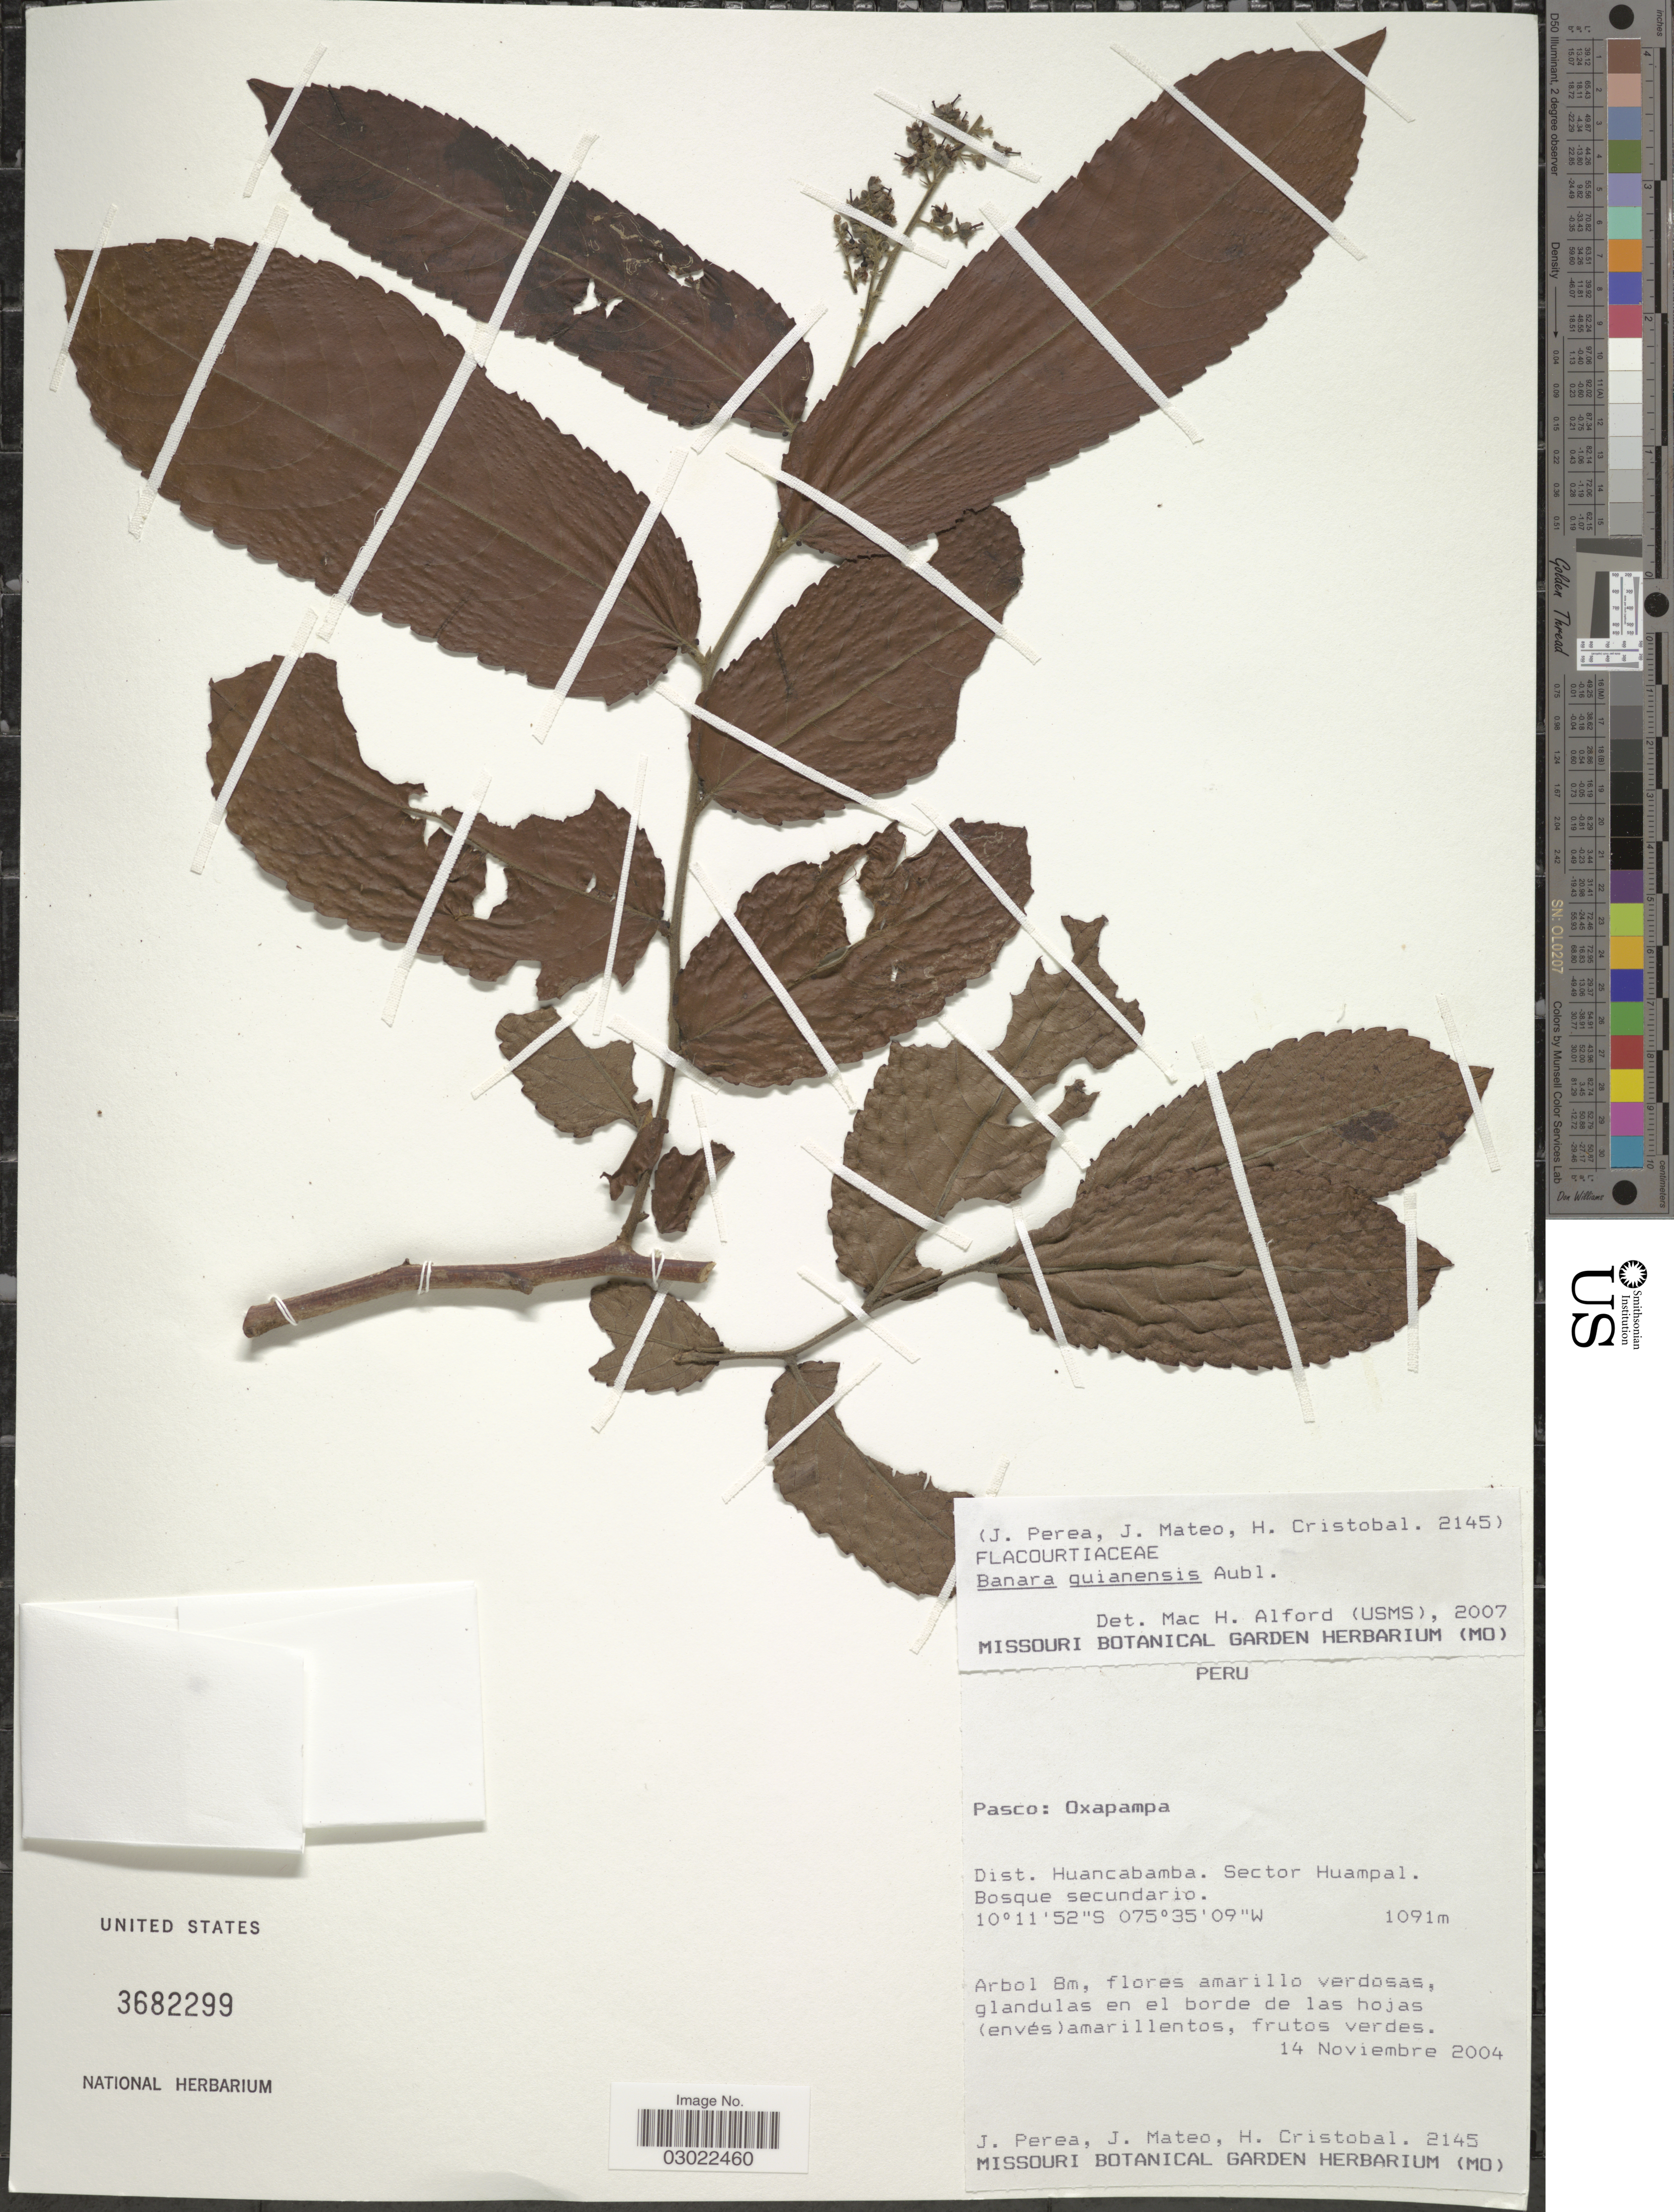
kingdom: Plantae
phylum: Tracheophyta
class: Magnoliopsida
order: Malpighiales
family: Salicaceae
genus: Banara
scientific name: Banara guianensis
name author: Aubl.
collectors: J. Perea, J. Mateo & H. Cristobal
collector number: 2145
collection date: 2004-11-14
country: Peru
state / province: Pasco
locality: Oxapampa. Dist. Huancabamba. Sector Huampal.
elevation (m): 1091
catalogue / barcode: US 3682299